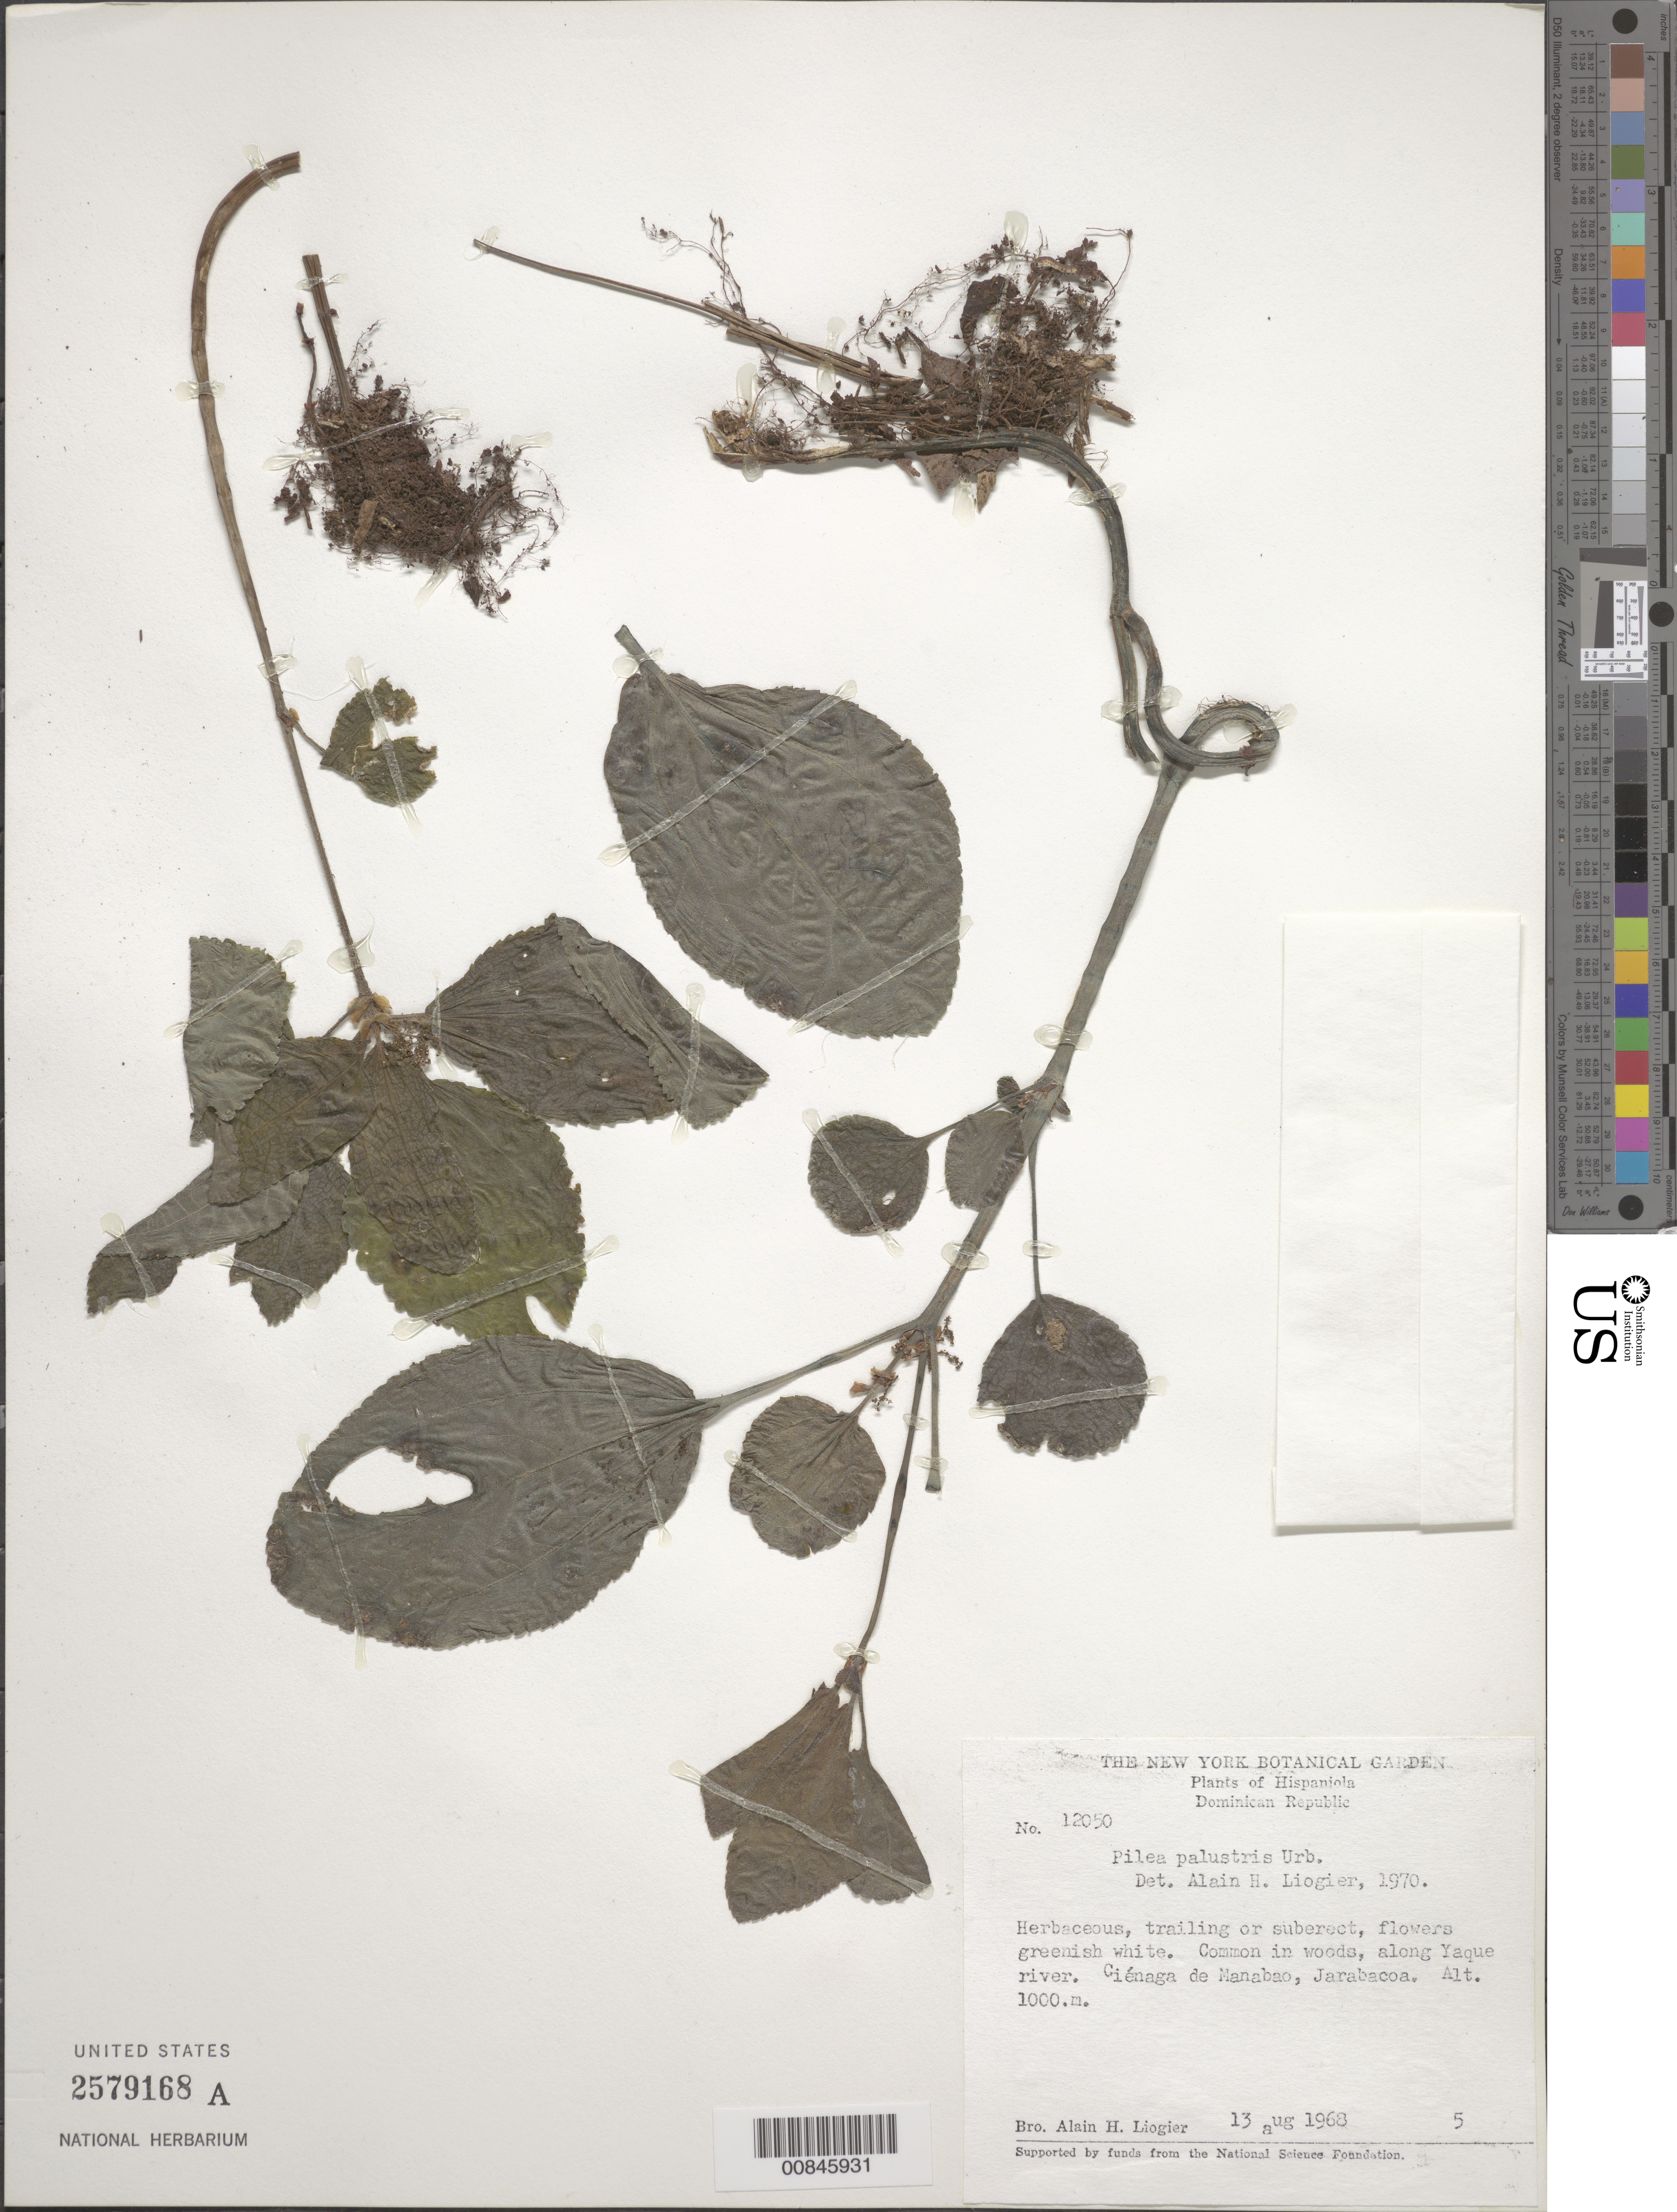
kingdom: Plantae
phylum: Tracheophyta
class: Magnoliopsida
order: Rosales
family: Urticaceae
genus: Pilea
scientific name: Pilea palustris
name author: Urb.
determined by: Liogier, Alain H.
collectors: A. H. Liogier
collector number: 12050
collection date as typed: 13 Aug 1968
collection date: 1968-08-13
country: Dominican Republic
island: Hispaniola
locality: Woods along Yaque river. Ciénaga de Manabao, Jarabacoa.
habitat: Common in woods along river.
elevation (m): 1000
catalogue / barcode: US 2579168A